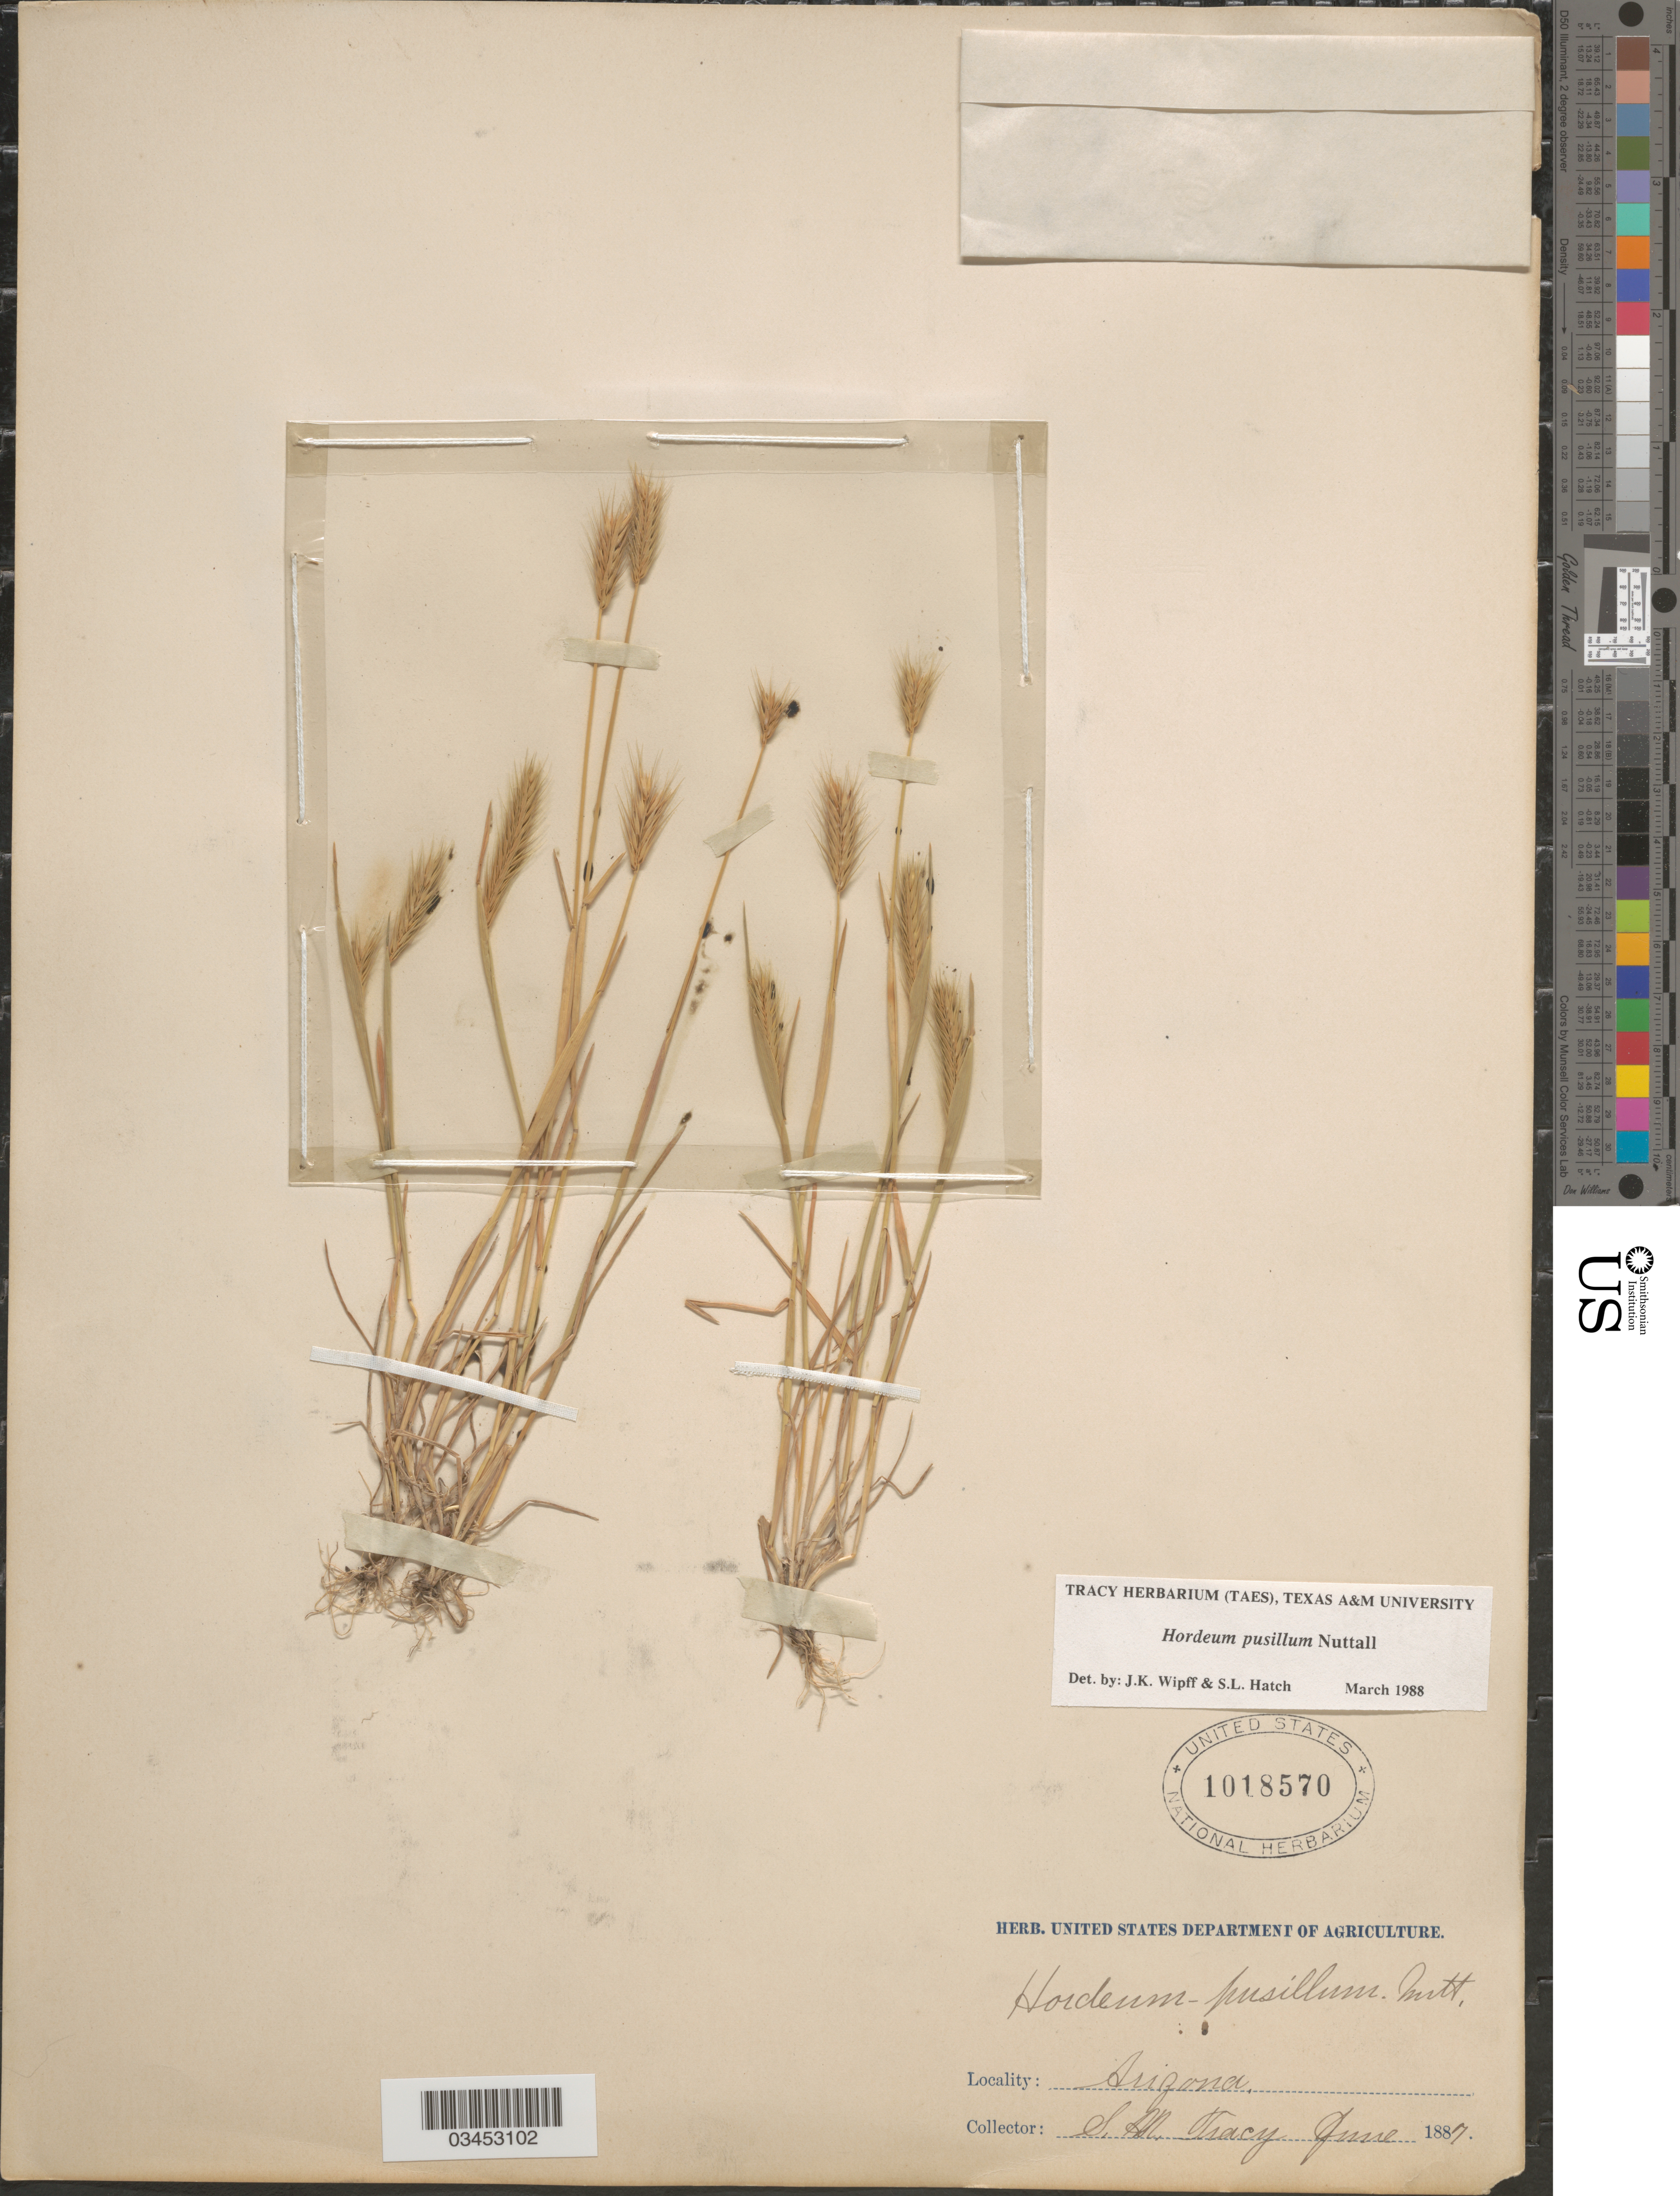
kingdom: Plantae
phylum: Tracheophyta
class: Liliopsida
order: Poales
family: Poaceae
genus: Hordeum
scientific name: Hordeum pusillum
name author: Nutt.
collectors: S. M. Tracy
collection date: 1887-06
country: United States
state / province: Arizona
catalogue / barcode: US 1018570